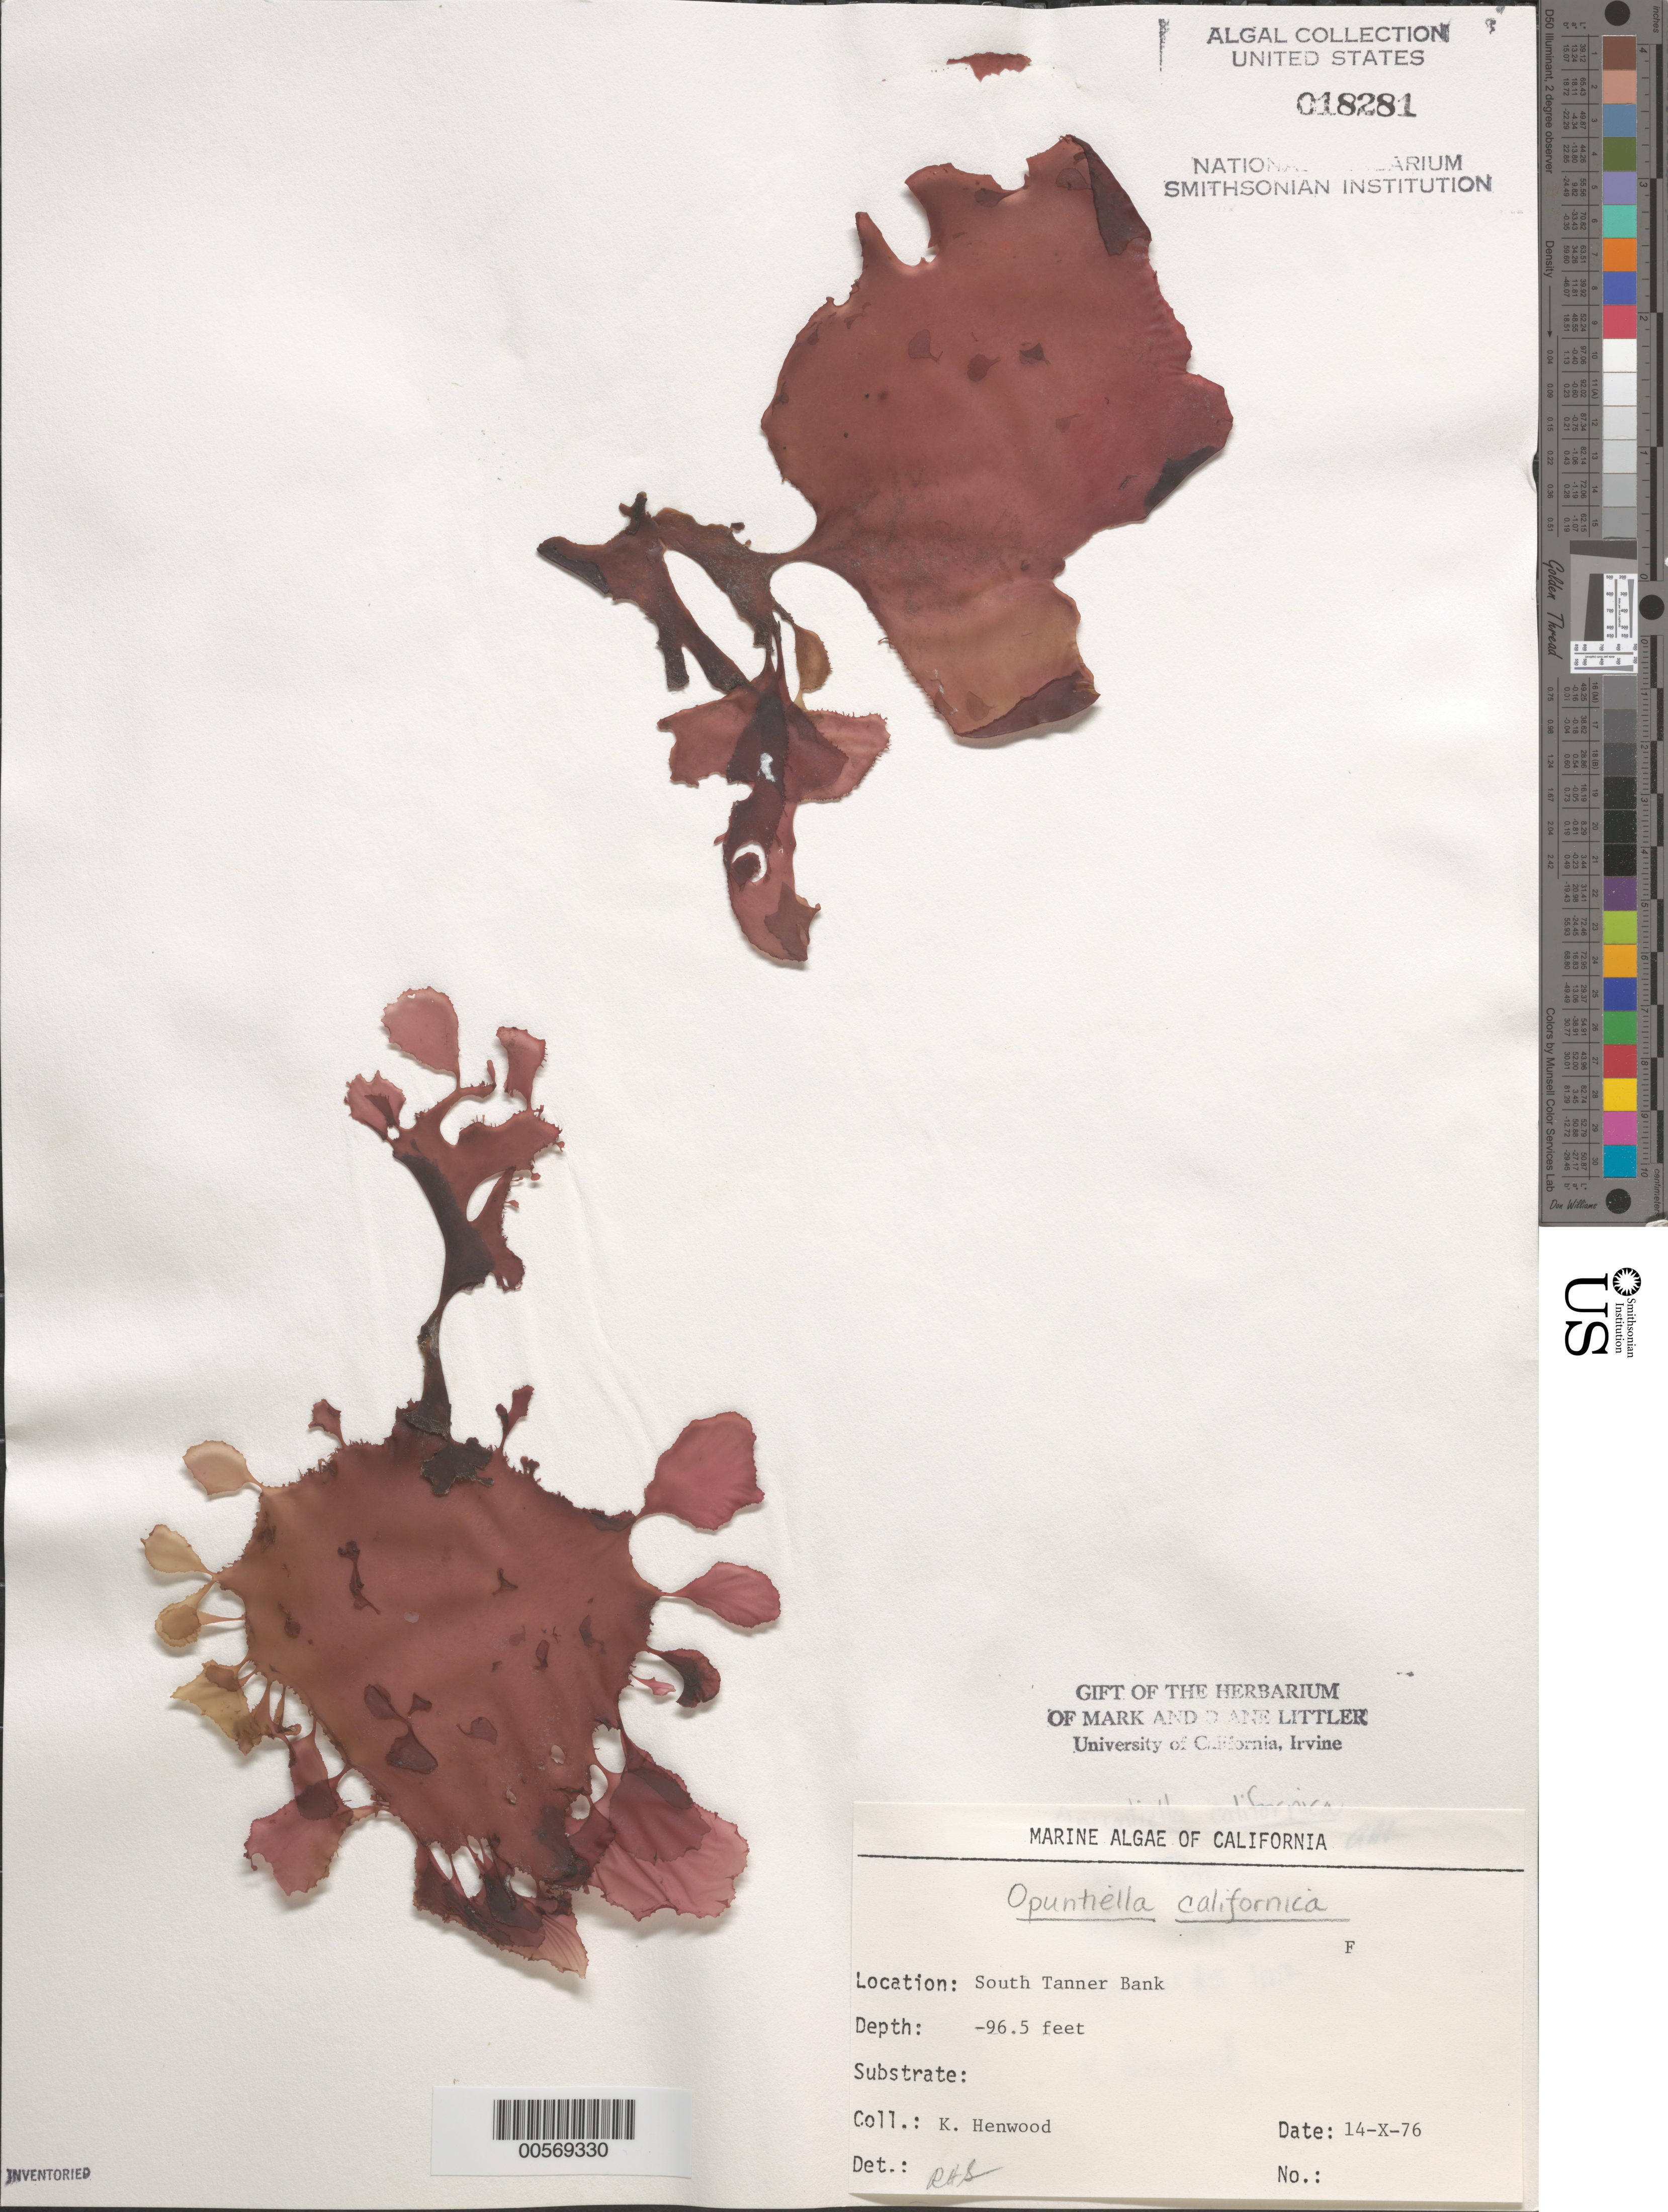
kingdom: Plantae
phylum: Rhodophyta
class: Florideophyceae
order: Gigartinales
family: Furcellariaceae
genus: Opuntiella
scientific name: Opuntiella californica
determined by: Sims, Robert H.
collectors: K. Henwood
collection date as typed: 14 Sep 1976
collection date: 1976-09-14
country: United States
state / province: California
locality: South Tanner Bank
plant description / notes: BLM-SOCALBIGHT Rocky Intertidal Survey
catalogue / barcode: US 18281